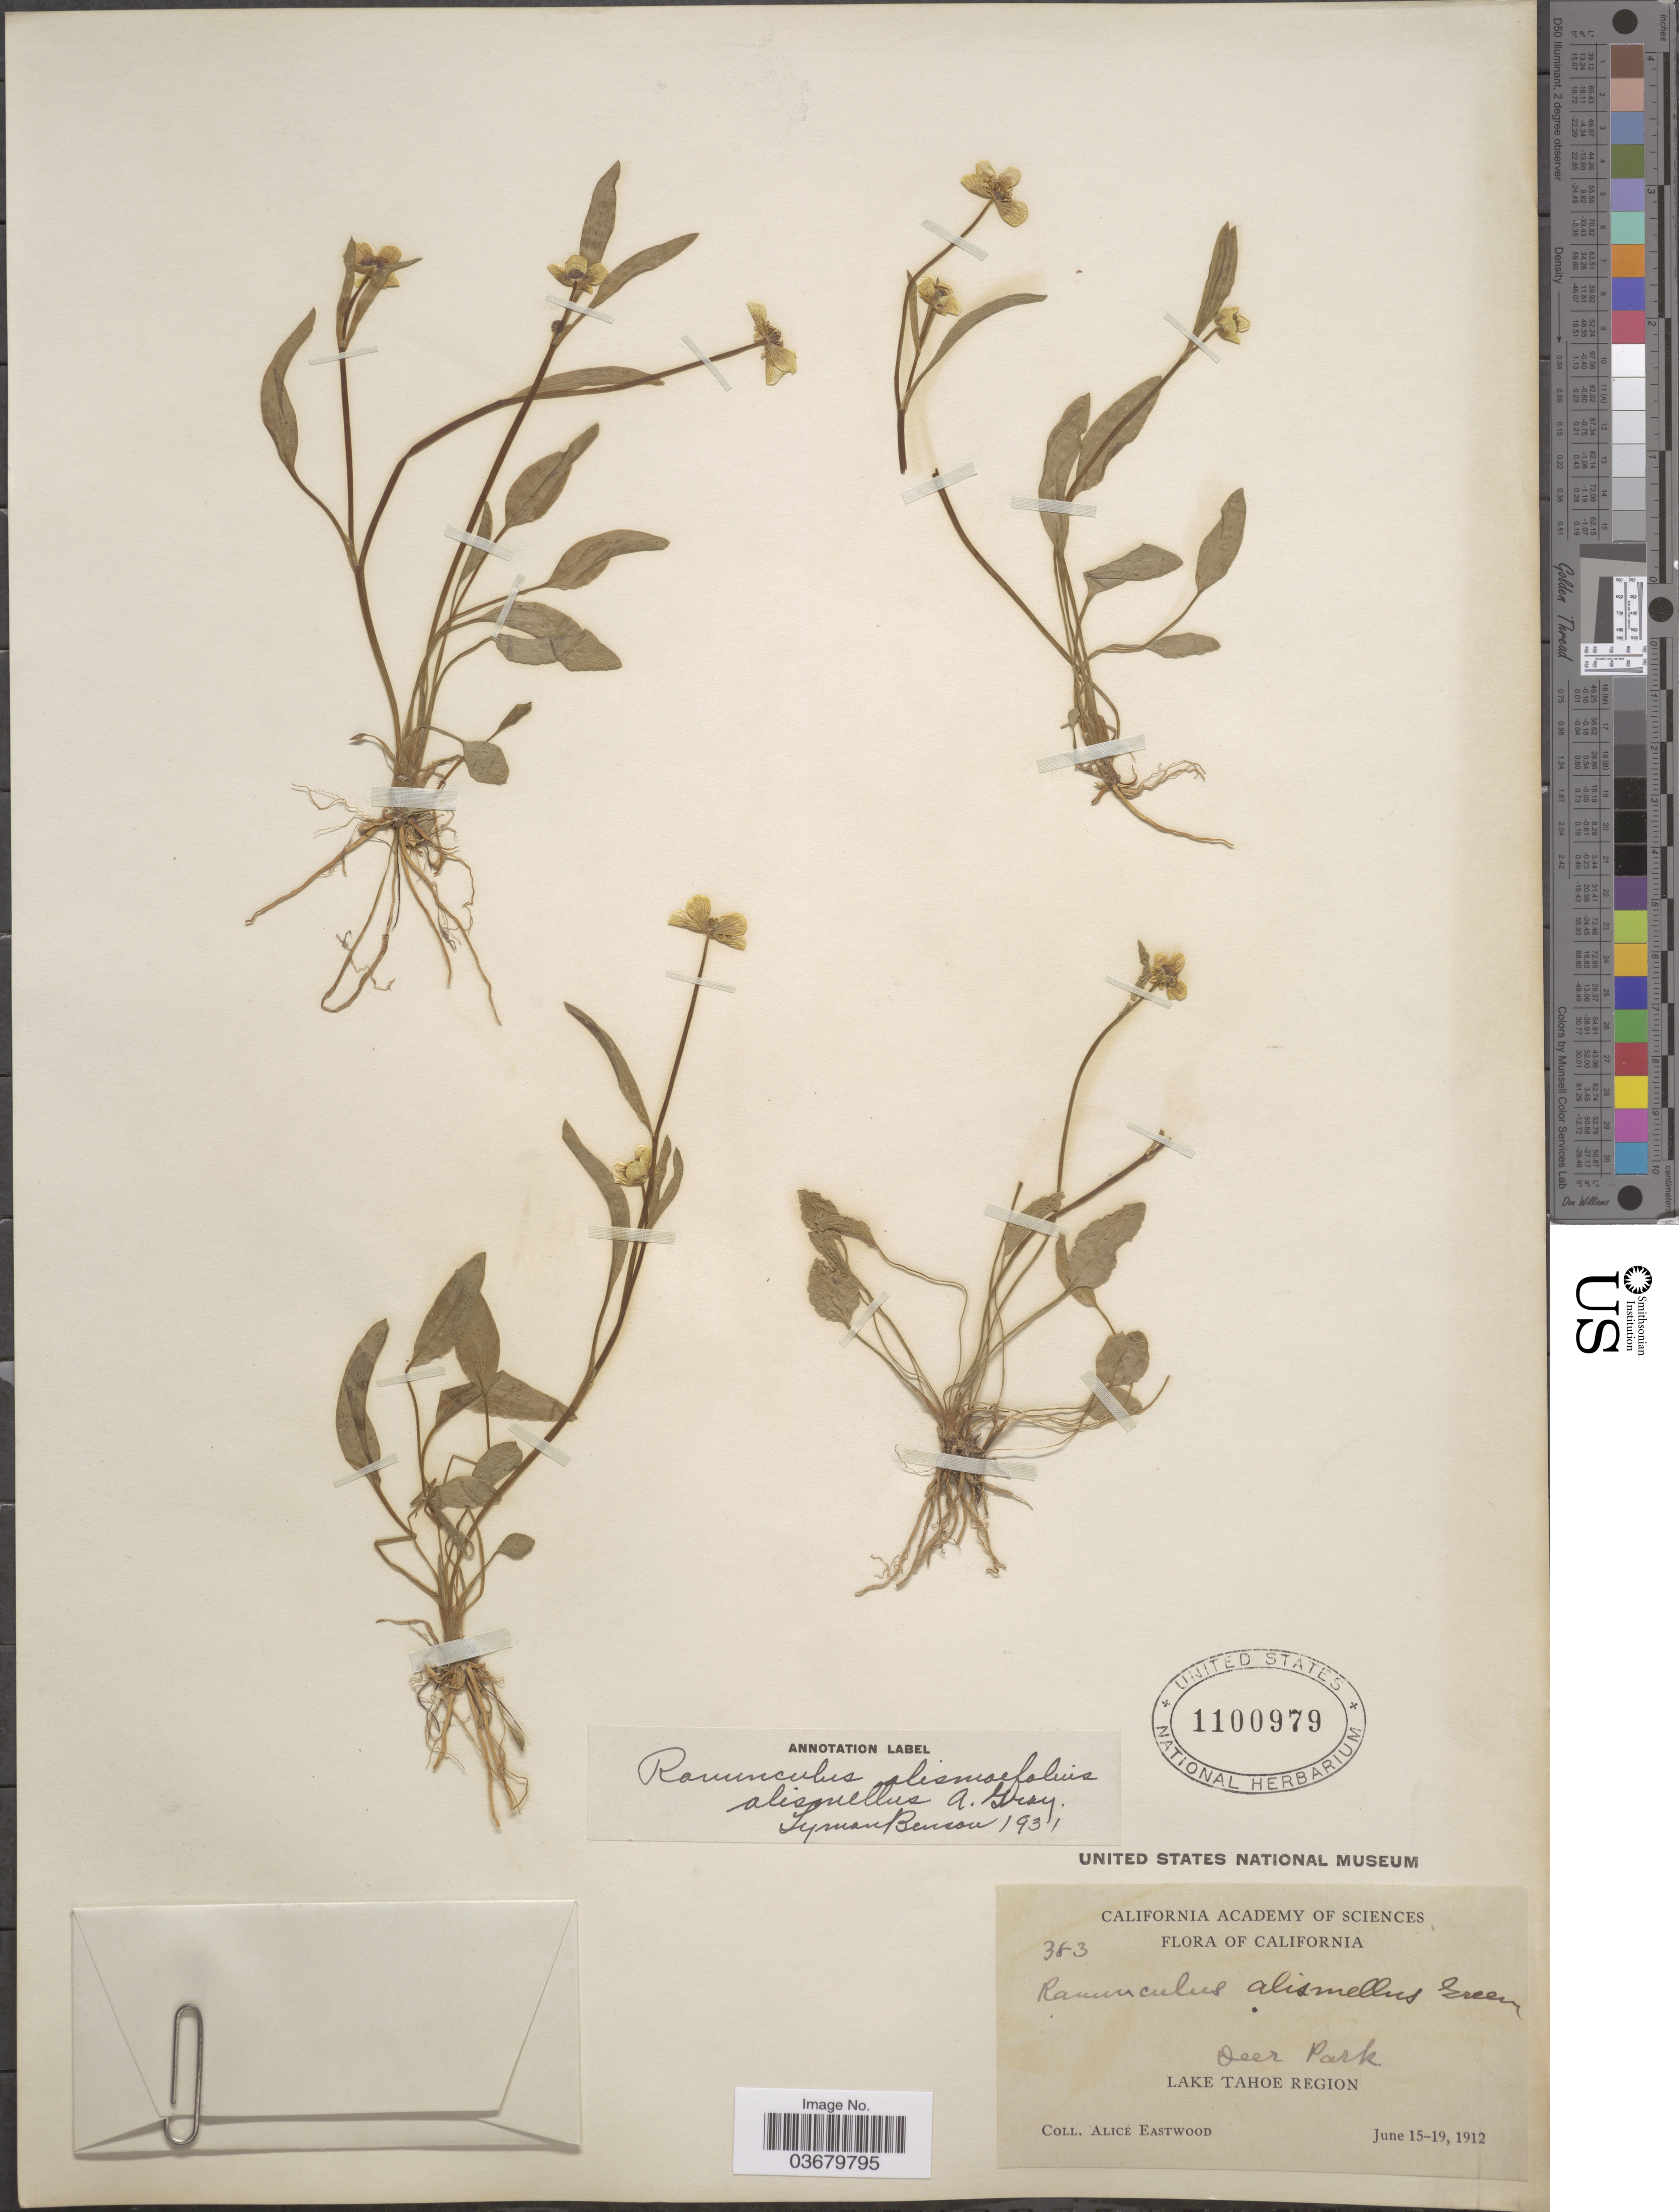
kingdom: Plantae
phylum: Tracheophyta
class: Magnoliopsida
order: Ranunculales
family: Ranunculaceae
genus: Ranunculus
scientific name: Ranunculus alismifolius var. alismellus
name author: A. Gray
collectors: A. Eastwood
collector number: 383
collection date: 1912-06-15/1912-06-19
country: United States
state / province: California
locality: Deer Park. Lake Tahoe Region.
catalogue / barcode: US 1100979